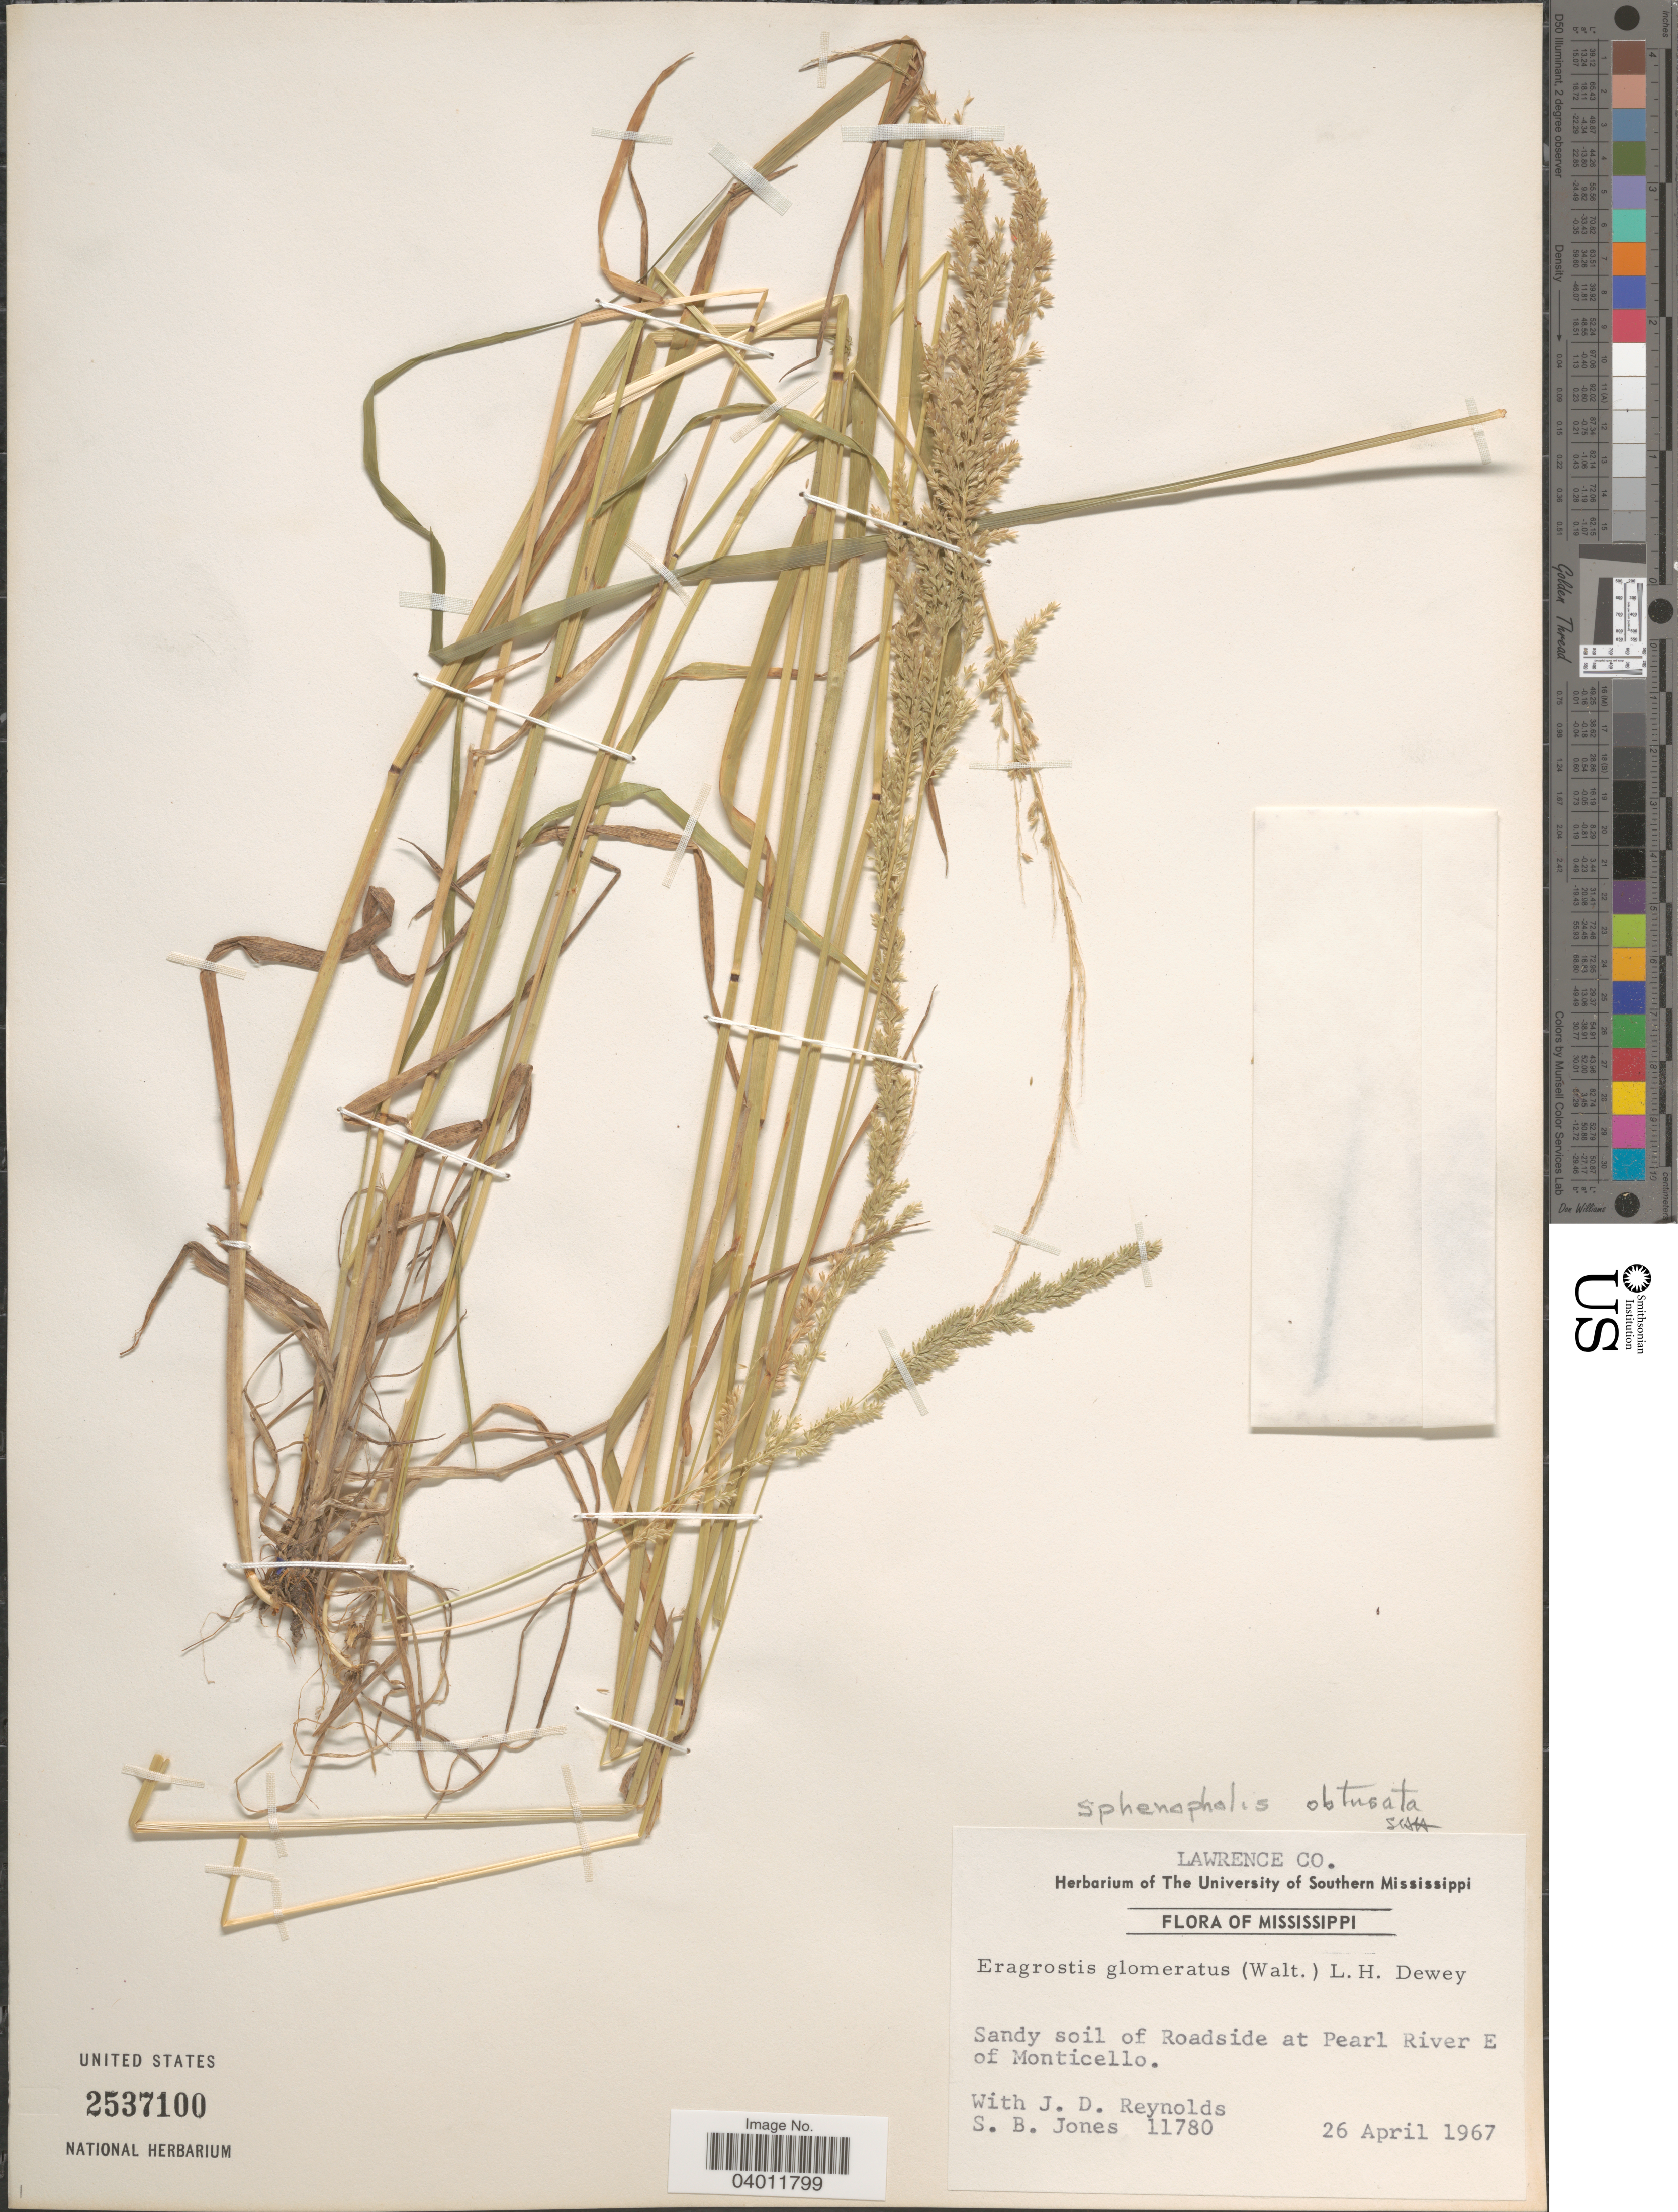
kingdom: Plantae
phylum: Tracheophyta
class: Liliopsida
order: Poales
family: Poaceae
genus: Sphenopholis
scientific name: Sphenopholis obtusata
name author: (Michx.) Scribn.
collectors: S. B. Jones & J. Reynolds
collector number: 11780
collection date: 1967-04-26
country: United States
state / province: Mississippi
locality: Lawrence Co. Sandy soil of Roadside at Pearl River E of Monticello.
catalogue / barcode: US 2537100